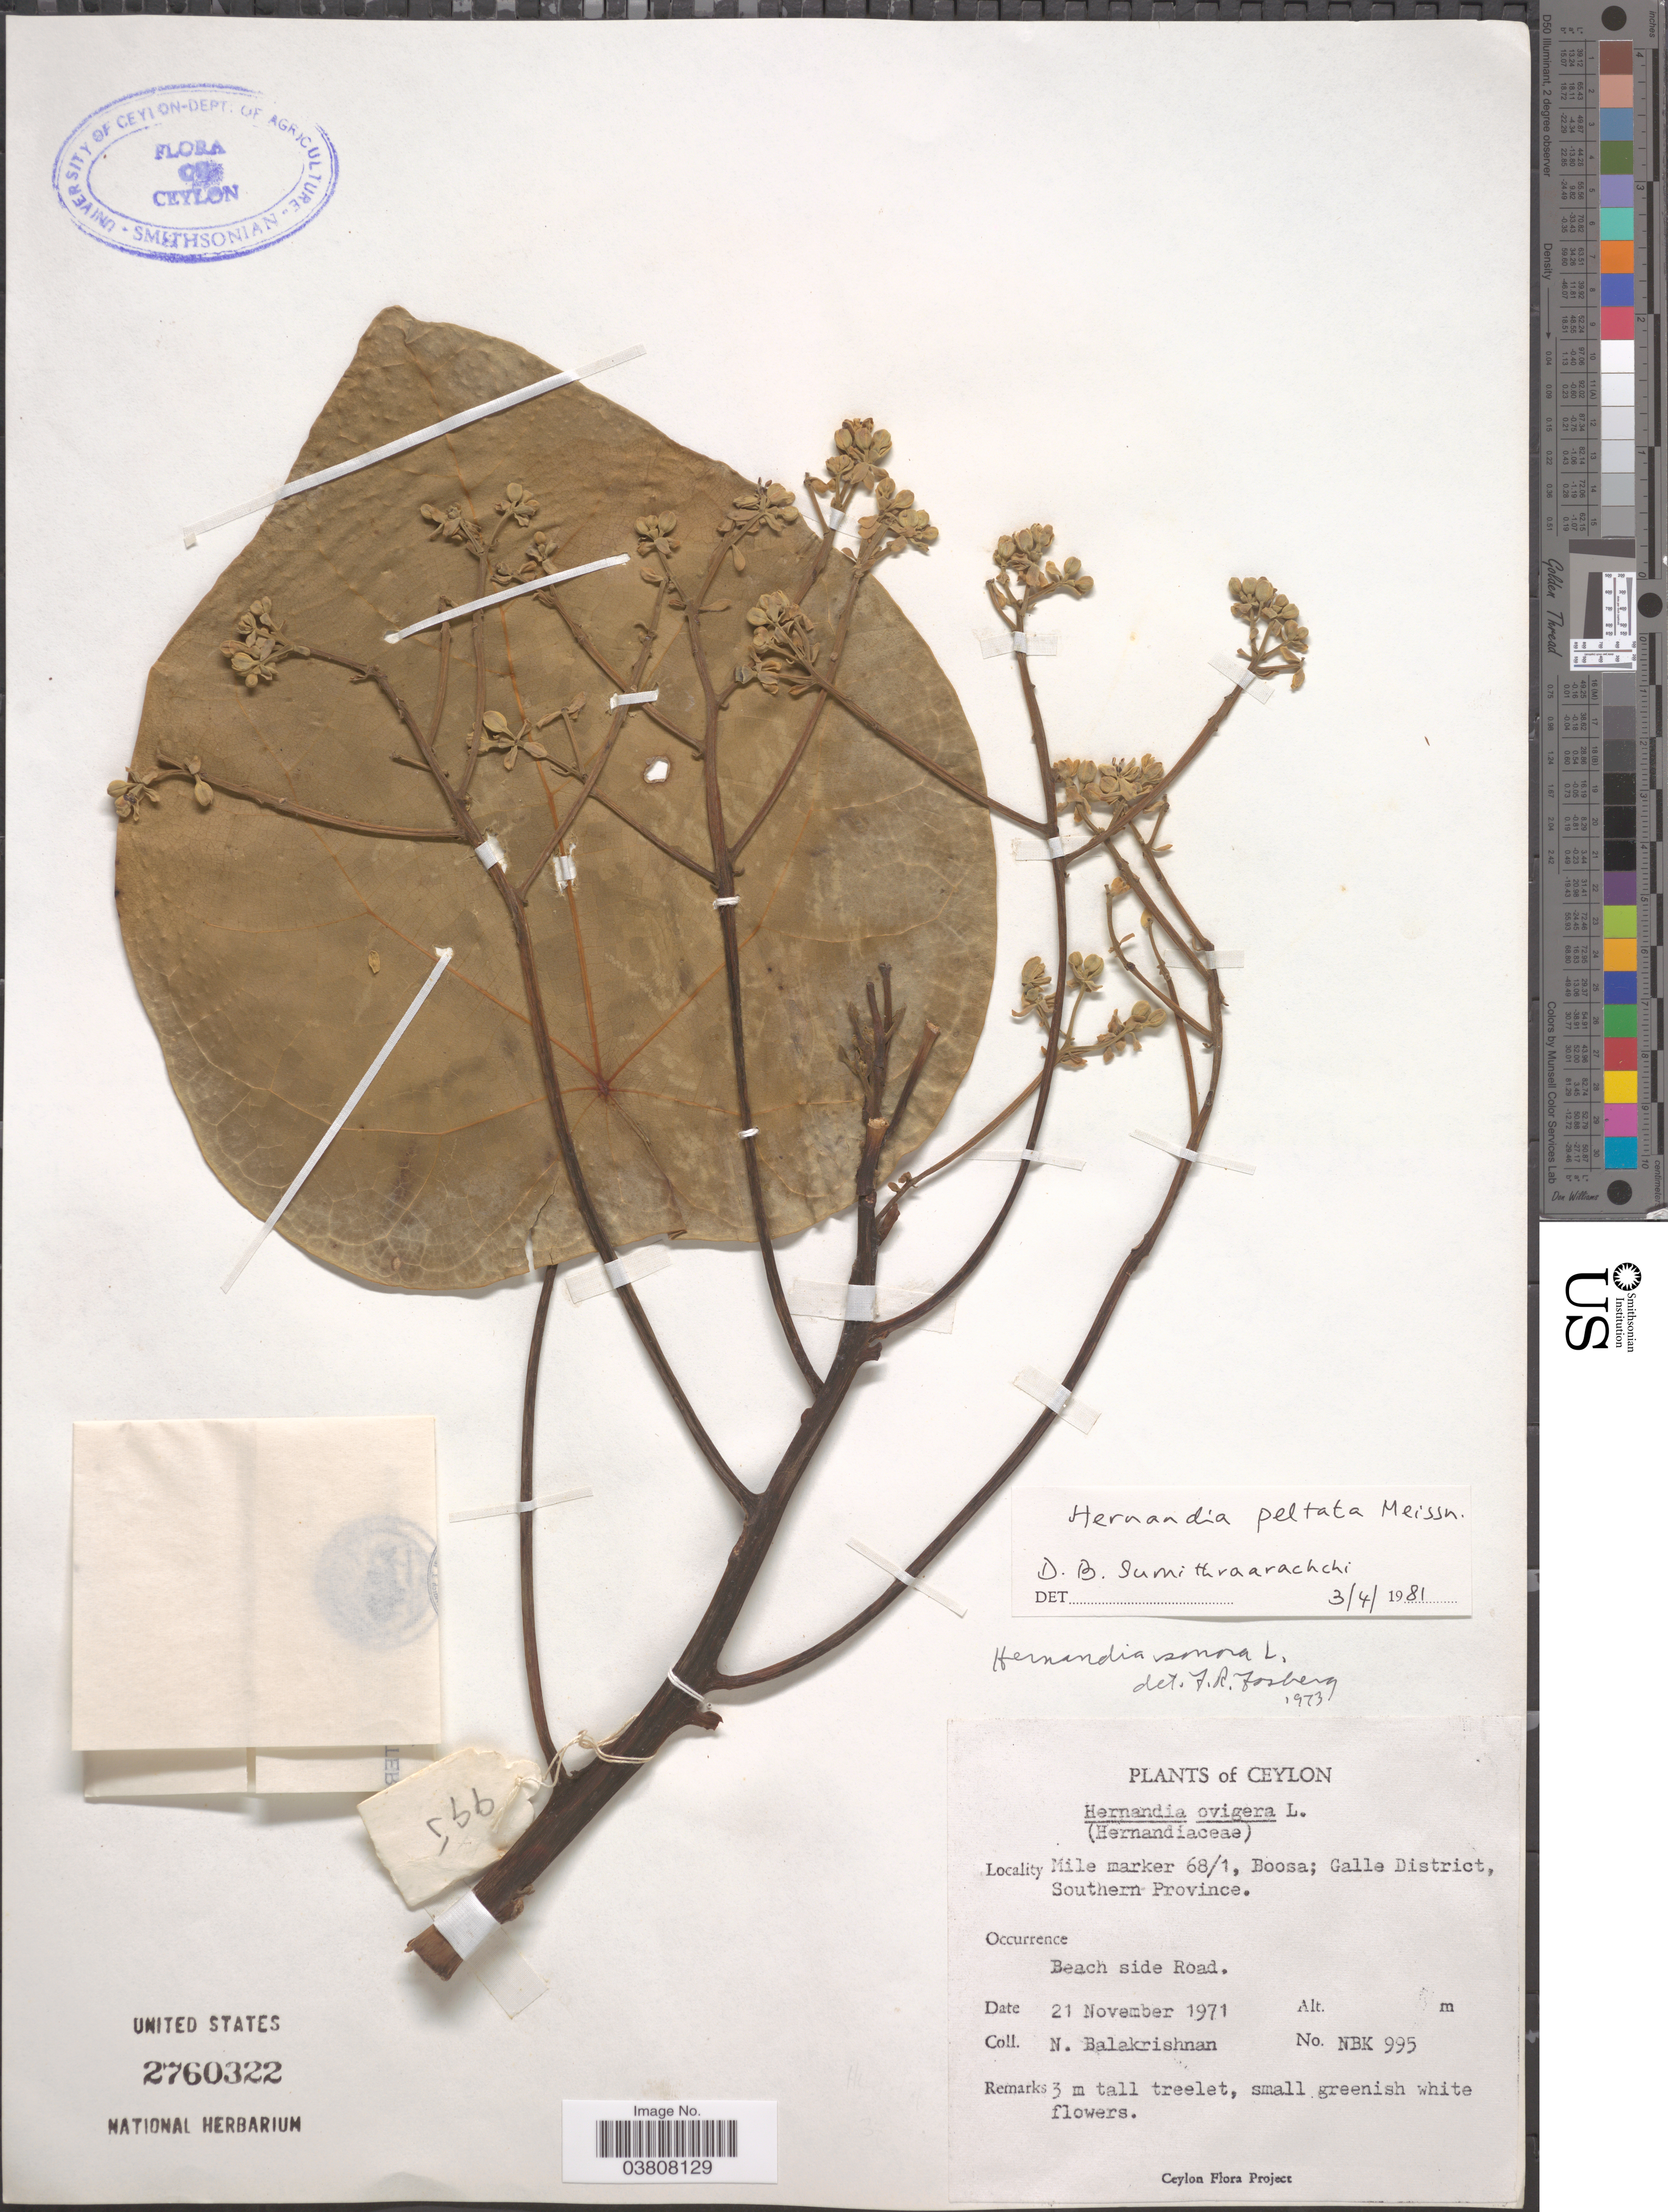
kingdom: Plantae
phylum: Tracheophyta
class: Magnoliopsida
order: Laurales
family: Hernandiaceae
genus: Hernandia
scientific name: Hernandia nymphaeifolia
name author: (C. Presl) Kubitzki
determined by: Strong, Mark T., (BOT), Smithsonian Institution - National Museum of Natural History (UNITED STATES)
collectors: N. Balakrishnan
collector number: NBK995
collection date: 1971-11-21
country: Sri Lanka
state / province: Southern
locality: Ceylon. Mile marker 68/1, Boosa; Galle District, Southern Province.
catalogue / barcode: US 2760322